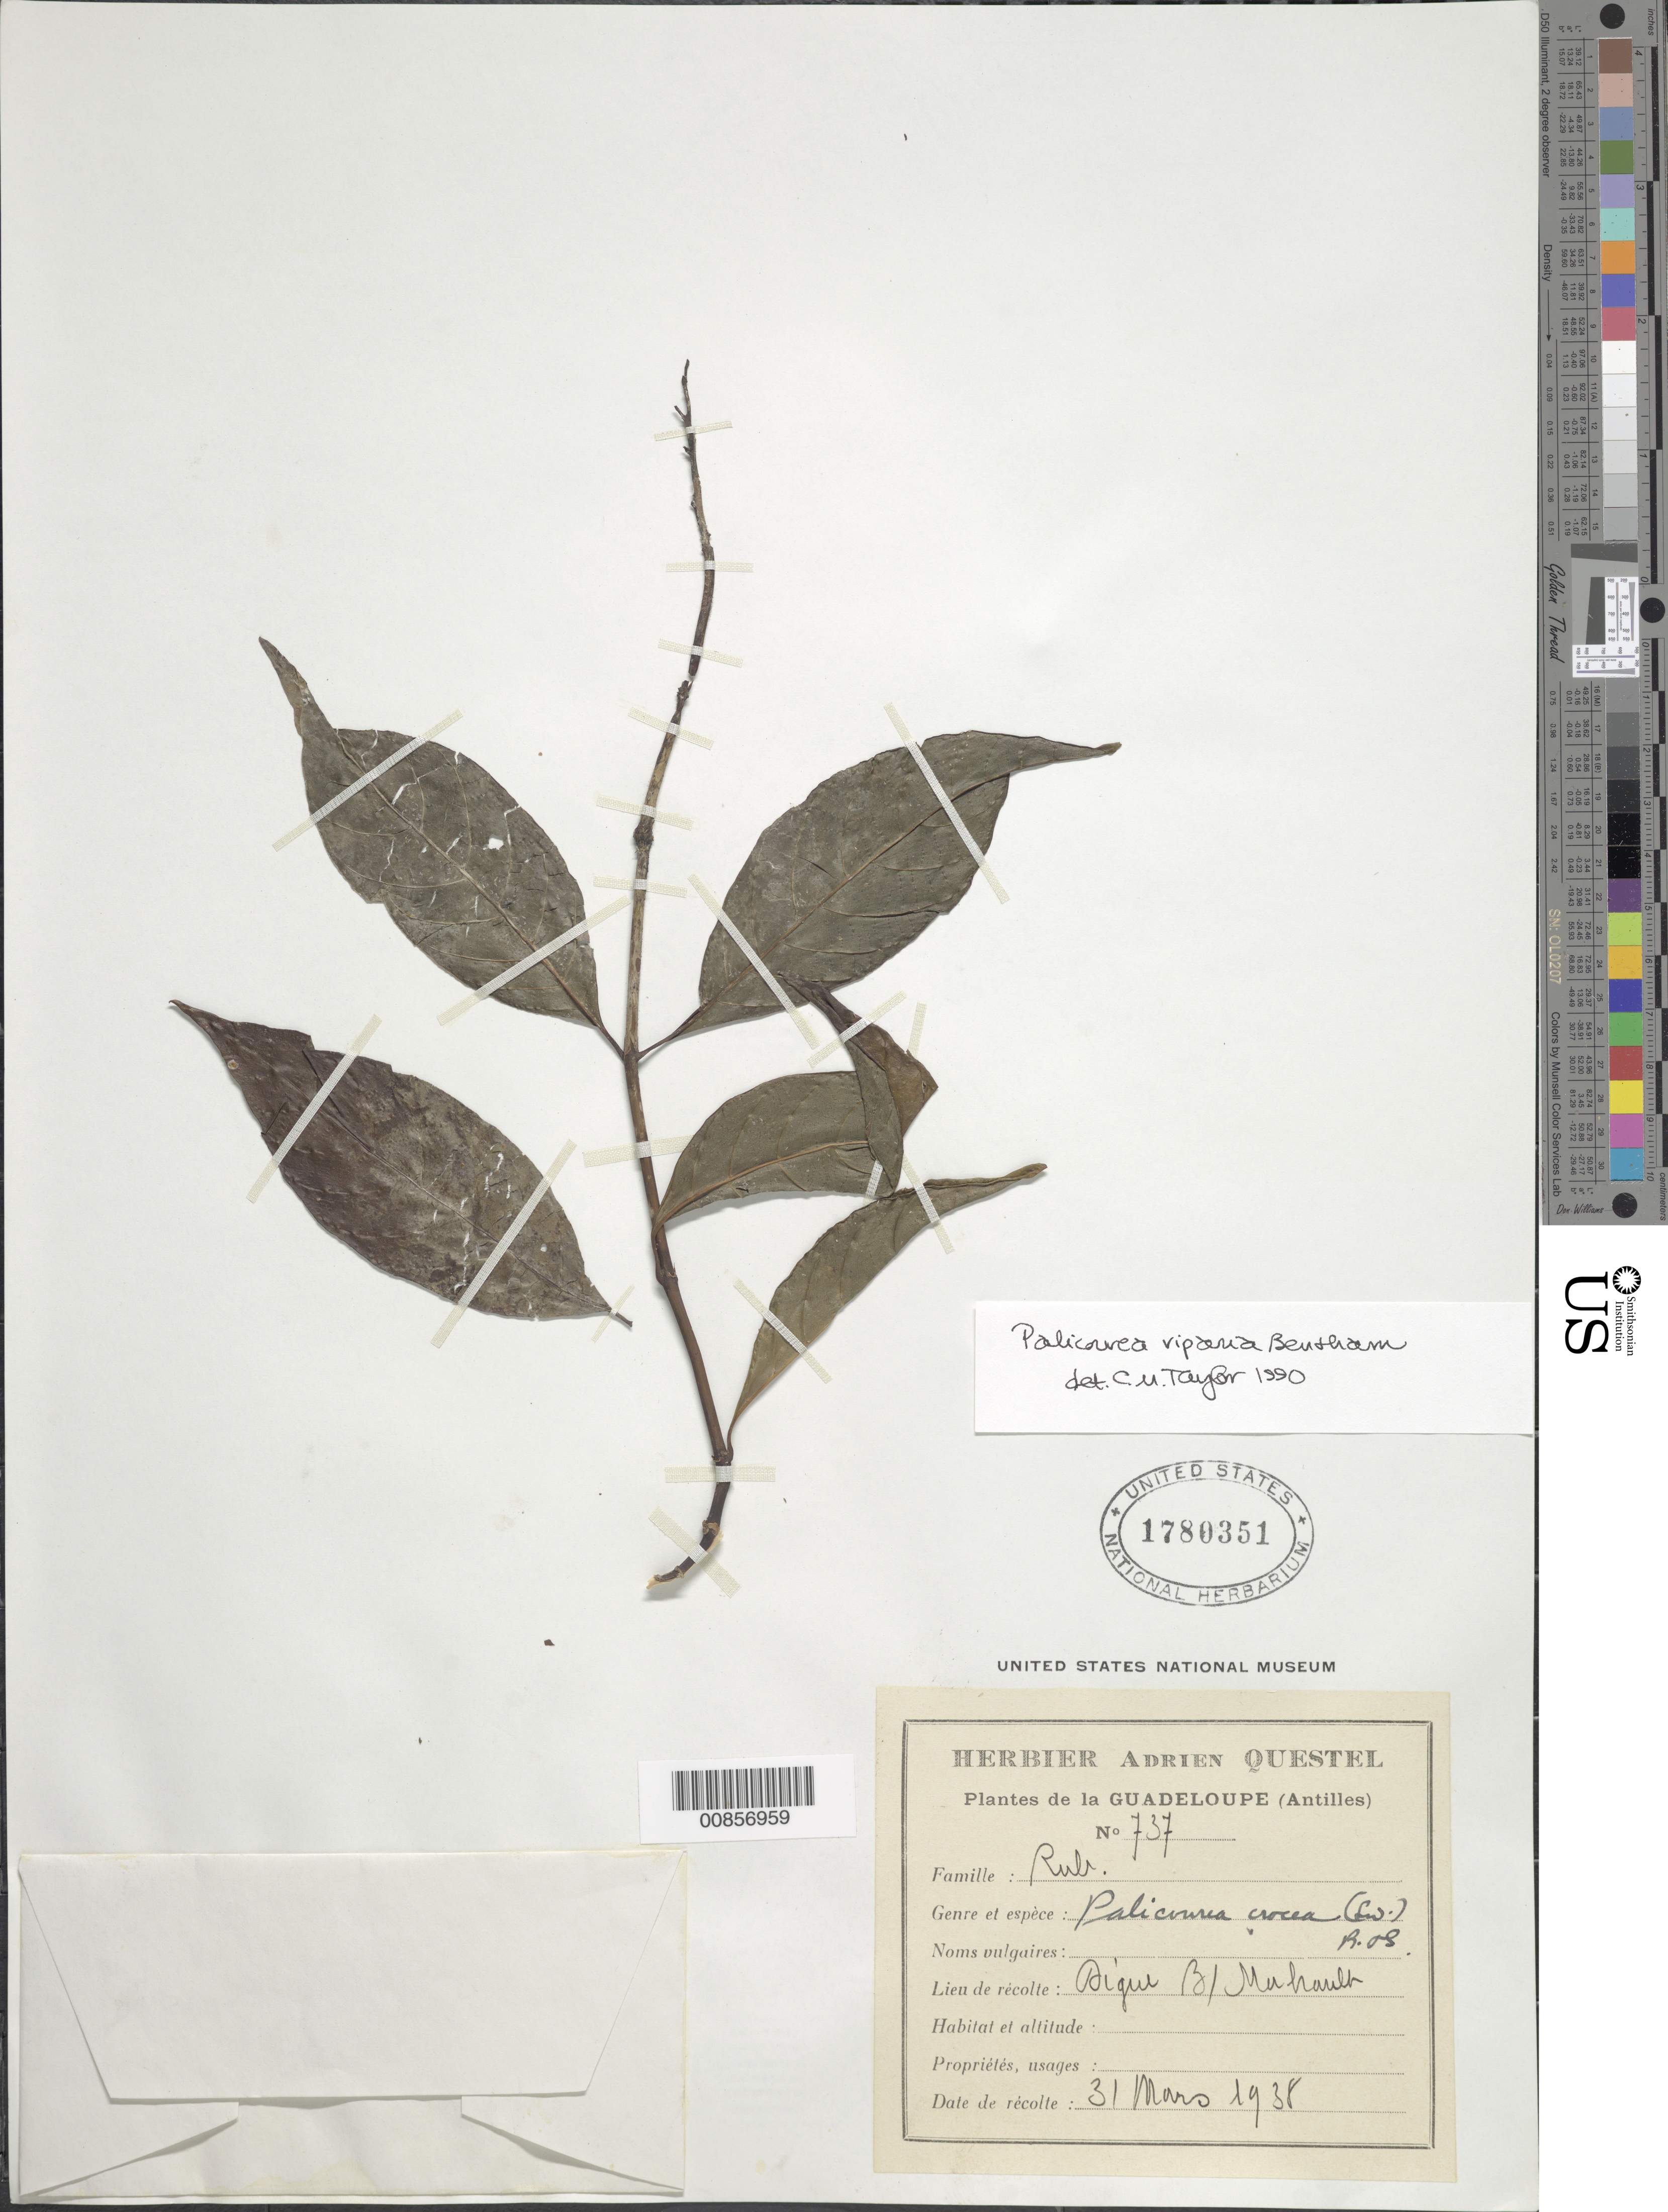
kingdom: Plantae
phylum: Tracheophyta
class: Magnoliopsida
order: Gentianales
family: Rubiaceae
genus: Palicourea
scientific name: Palicourea croceoides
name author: Desv. ex Ham.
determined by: Taylor, Charlotte M.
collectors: A. Questel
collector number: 737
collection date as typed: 31 Mar 1938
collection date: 1938-03-31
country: Guadeloupe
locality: Digue B/ Muhanlb (sp?)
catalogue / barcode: US 1780351